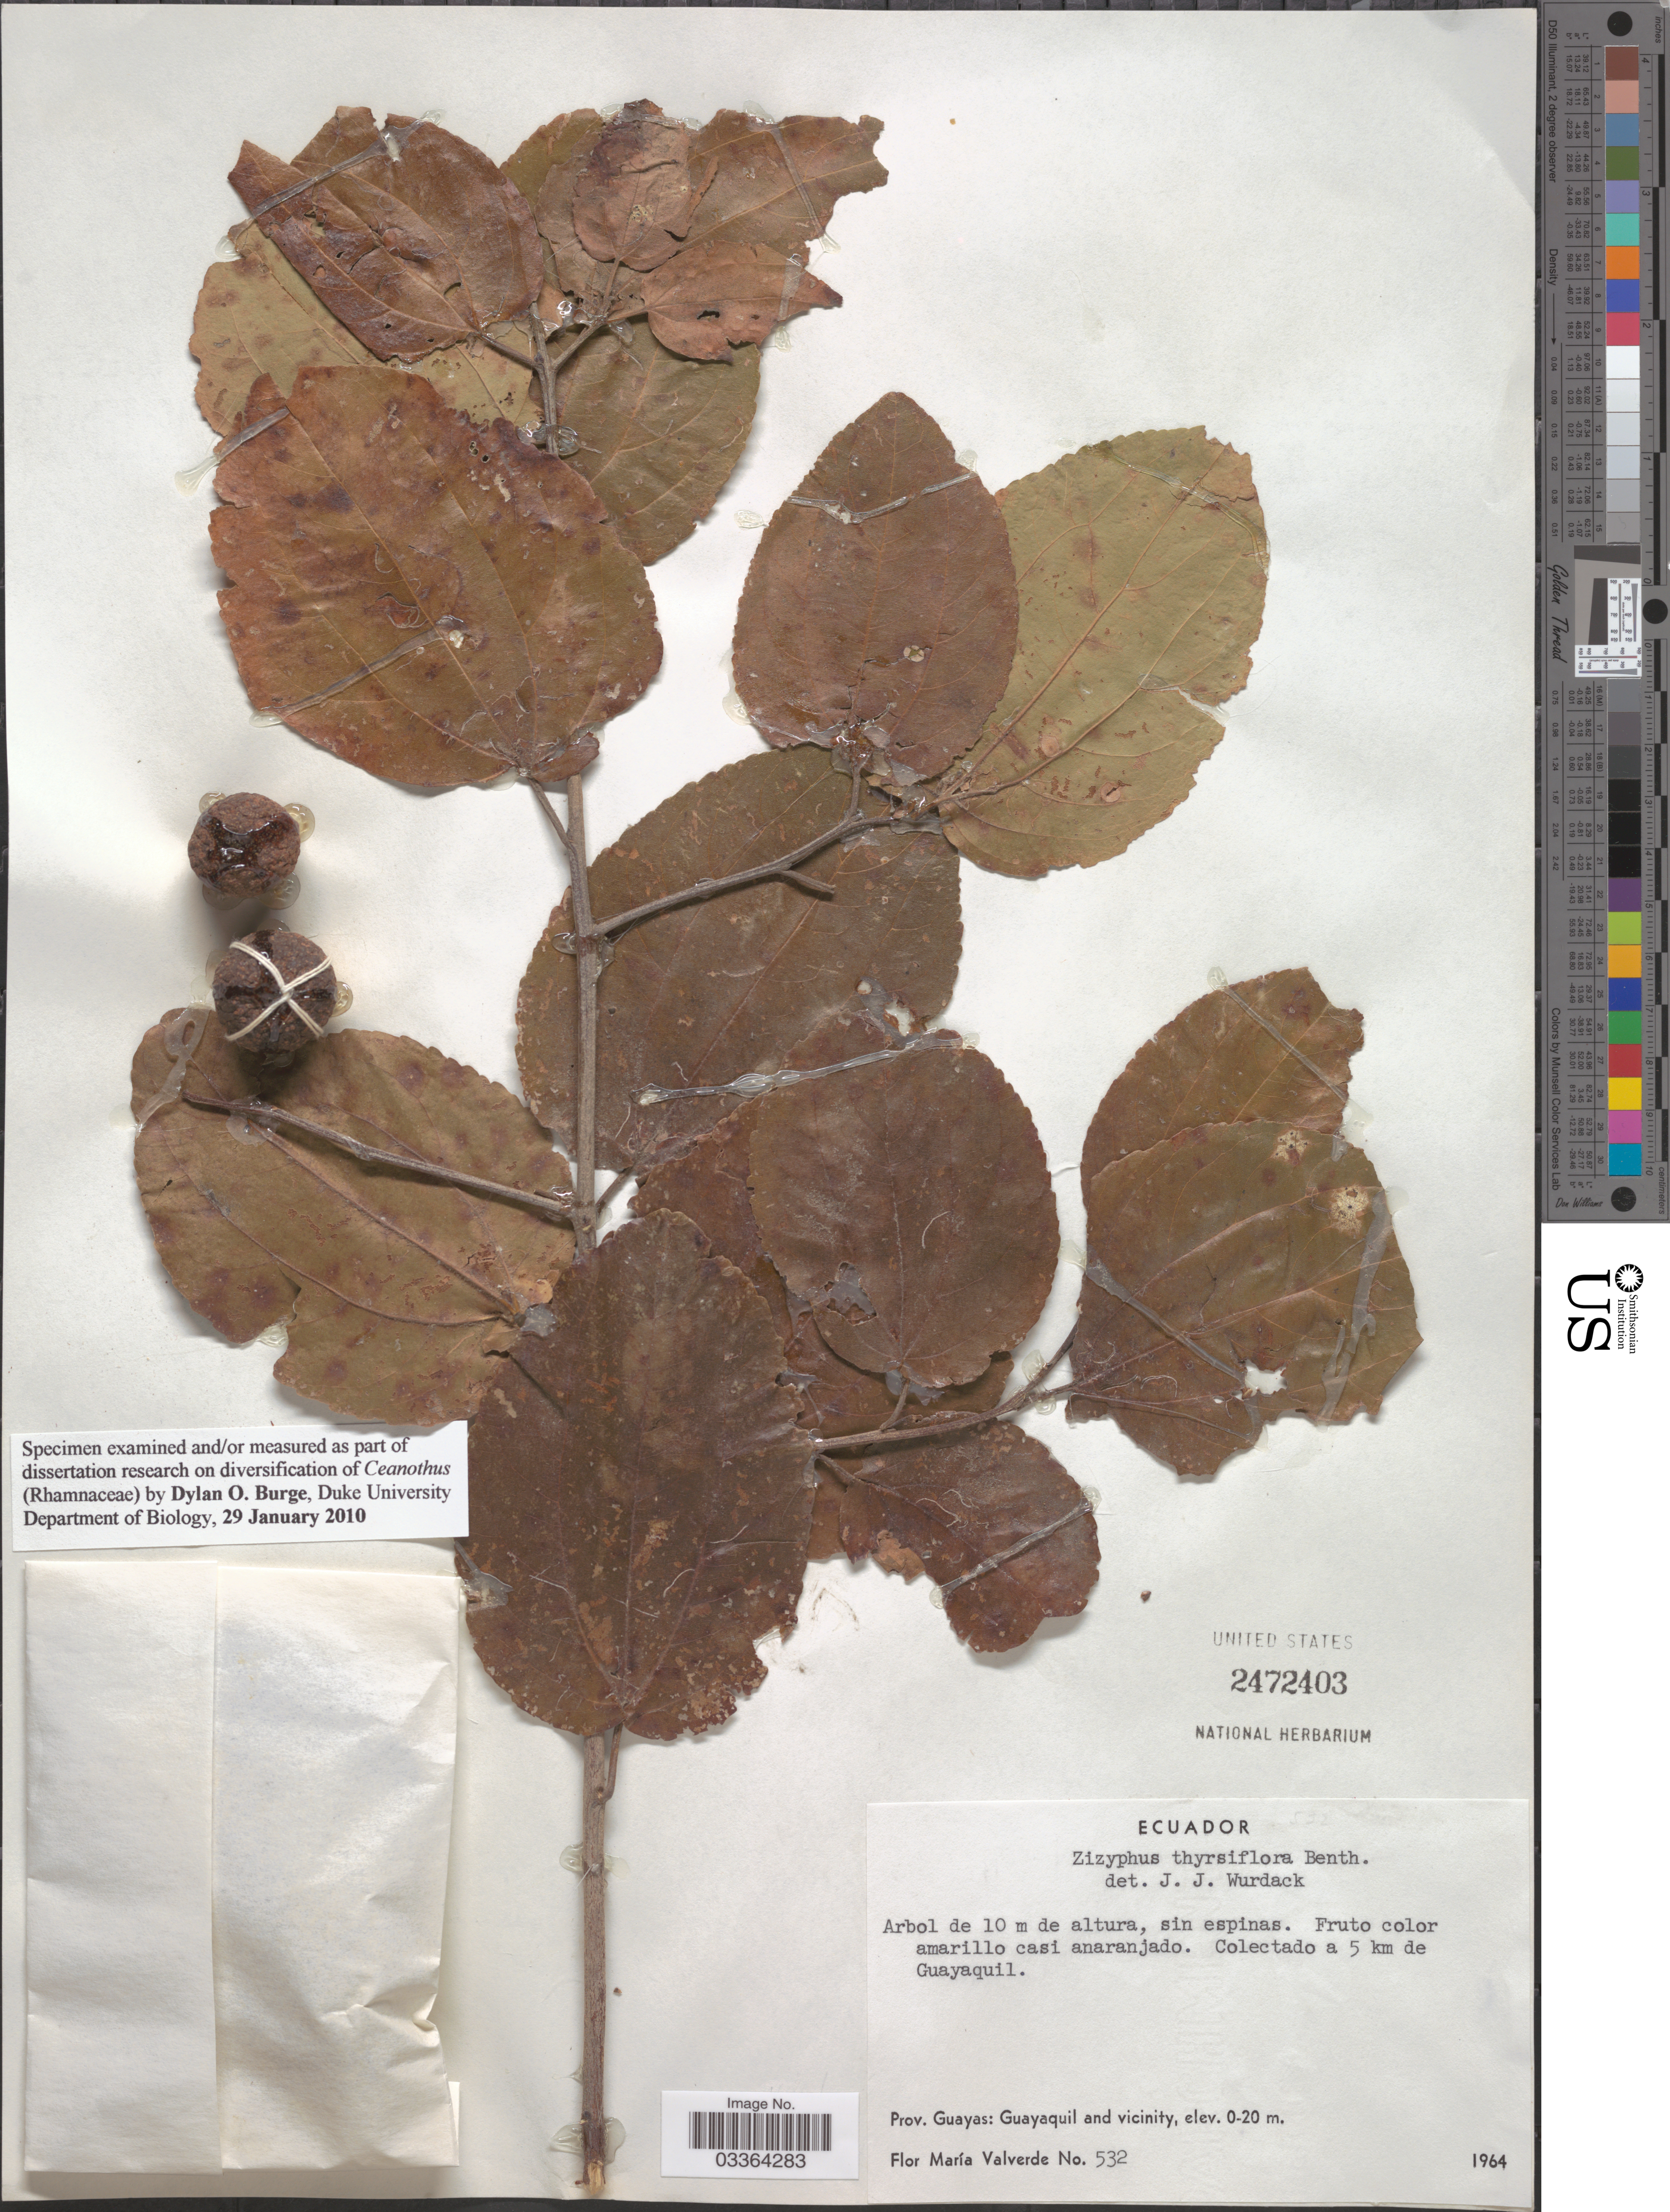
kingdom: Plantae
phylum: Tracheophyta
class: Magnoliopsida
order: Rosales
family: Rhamnaceae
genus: Sarcomphalus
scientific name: Sarcomphalus thyrsiflorus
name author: (Benth.) Hauenschild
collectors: F. M. Valverde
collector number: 532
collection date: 1964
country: Ecuador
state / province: Guayas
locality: A 5 km de Guayaquil, Guayaquil and vicinity.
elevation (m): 0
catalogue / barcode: US 2472403